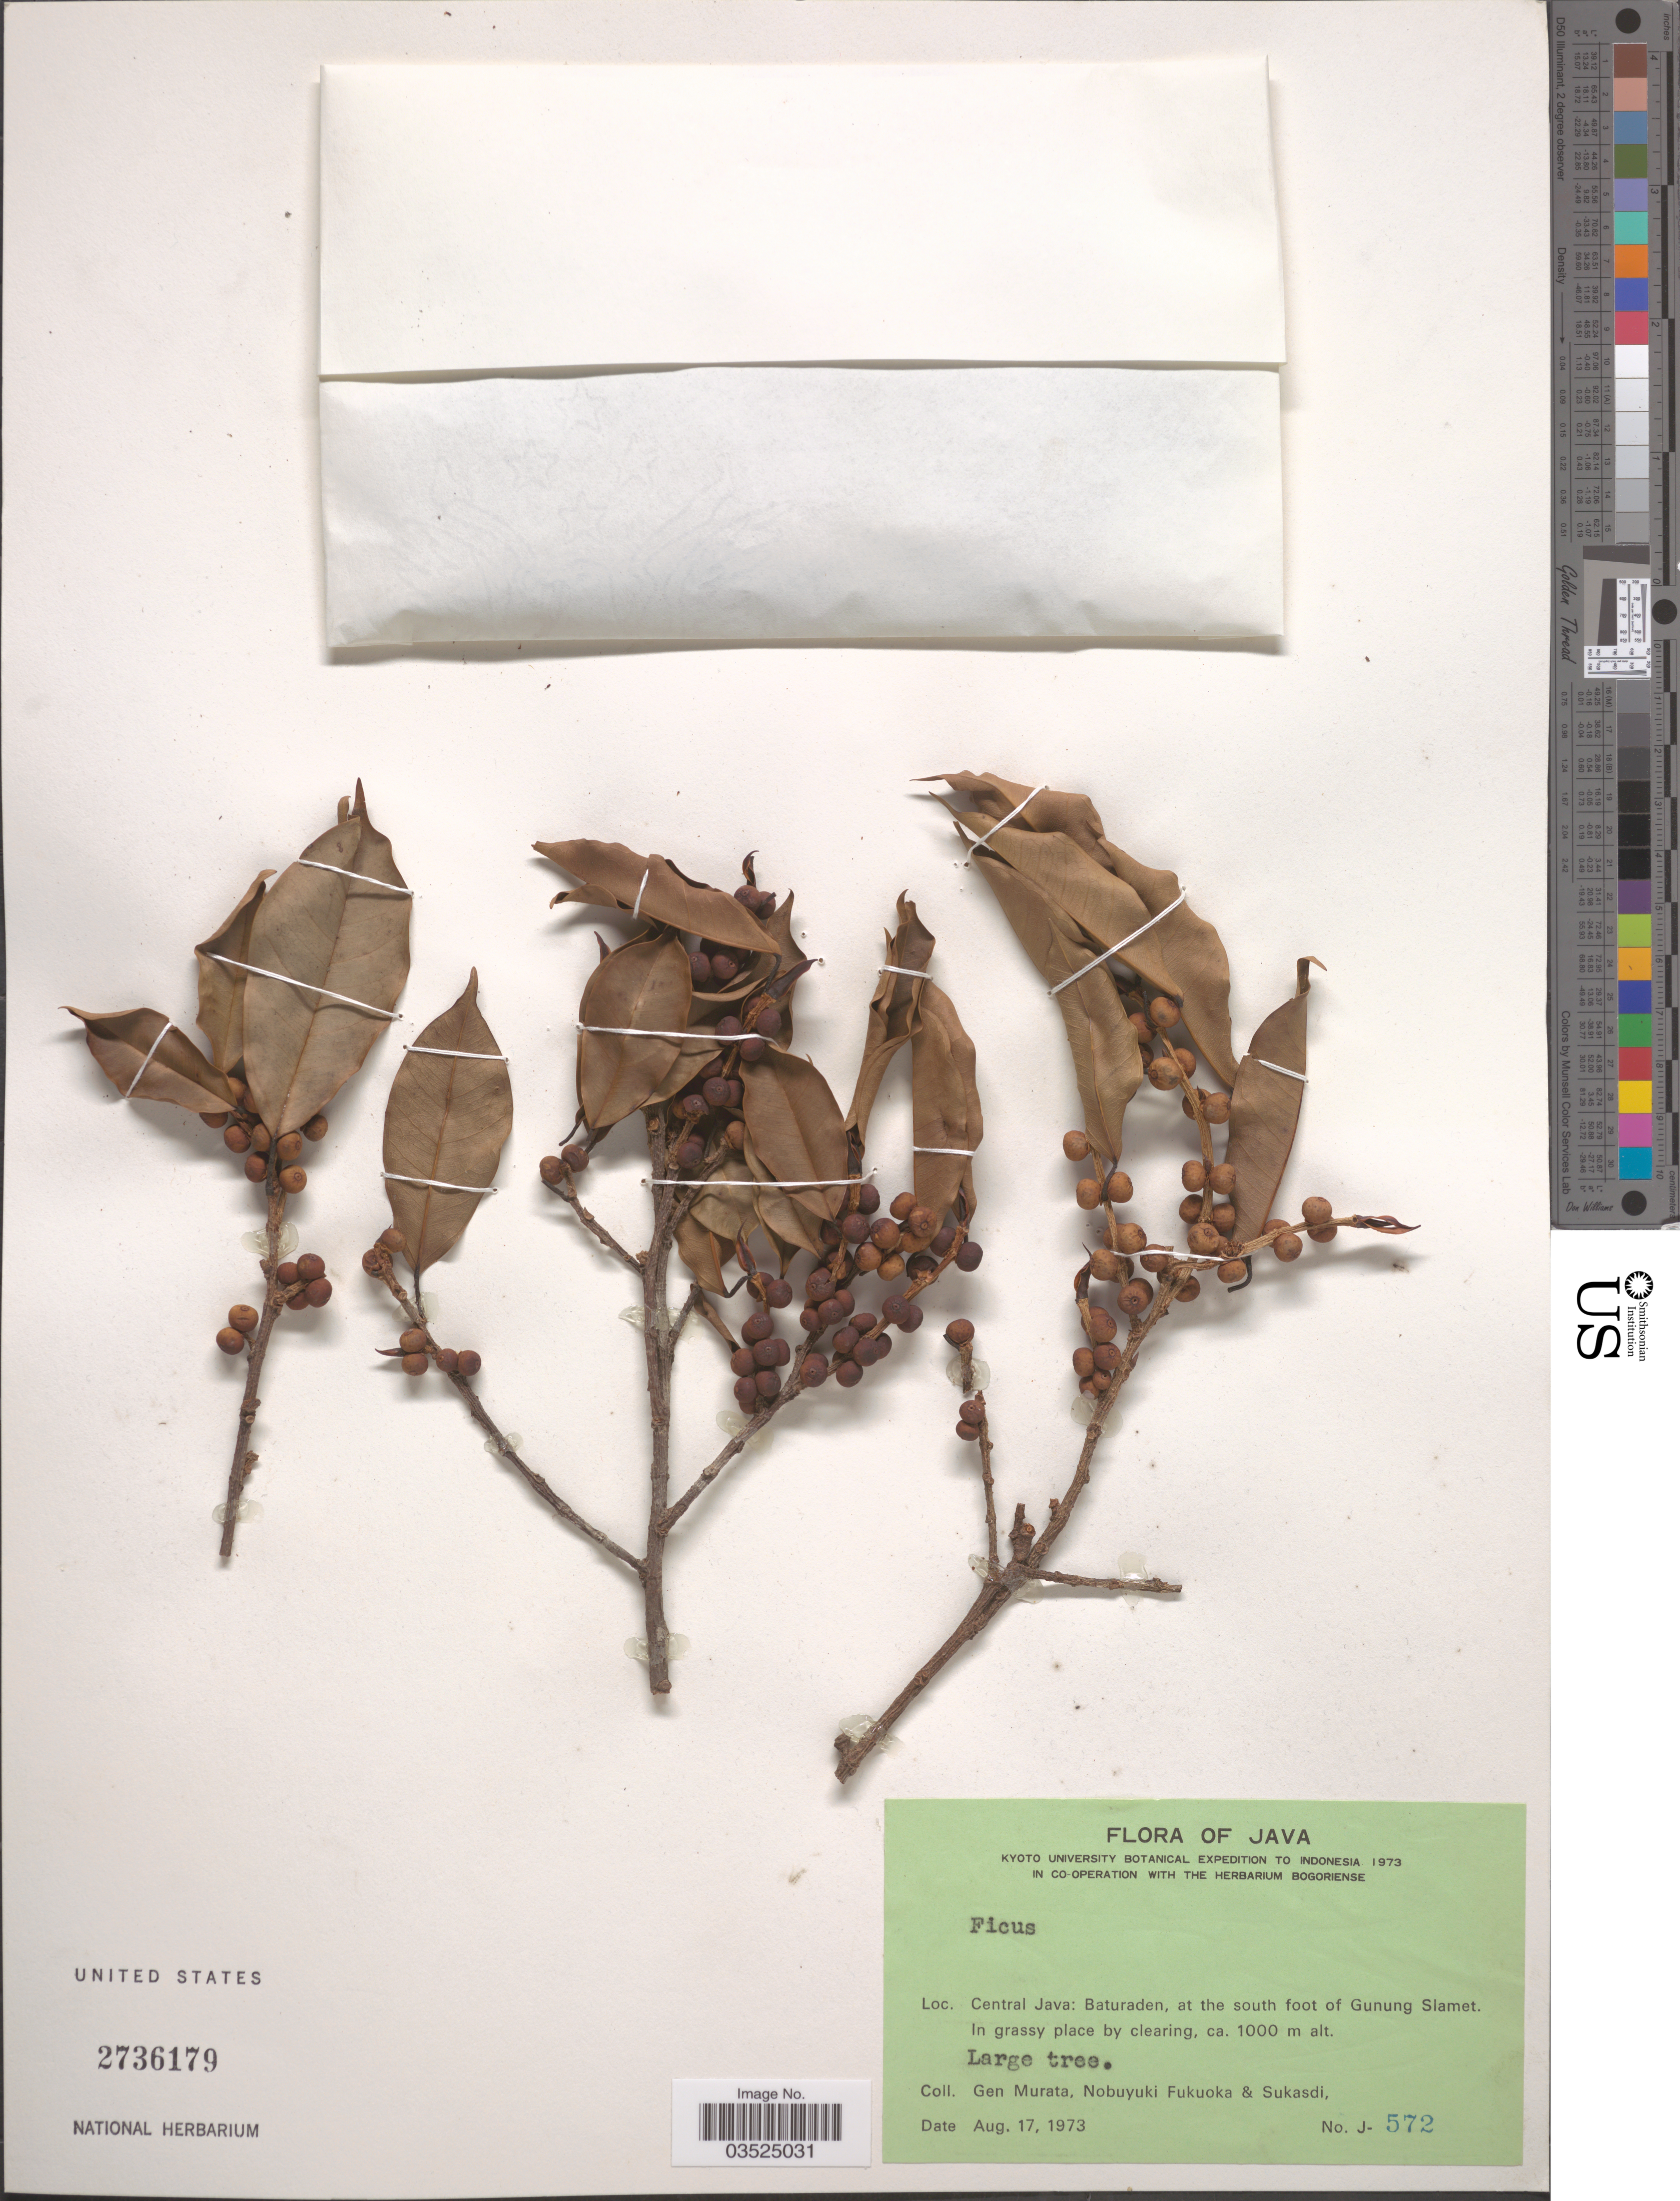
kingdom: Plantae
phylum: Tracheophyta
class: Magnoliopsida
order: Rosales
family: Moraceae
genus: Ficus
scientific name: Ficus sp.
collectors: G. Murata, N. Fukuoka & Sukasdi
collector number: J-572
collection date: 1973-08-17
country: Indonesia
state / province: Java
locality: Central Java: Baturaden, at the south foot of Gunung Slamet.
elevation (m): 1000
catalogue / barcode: US 2736179